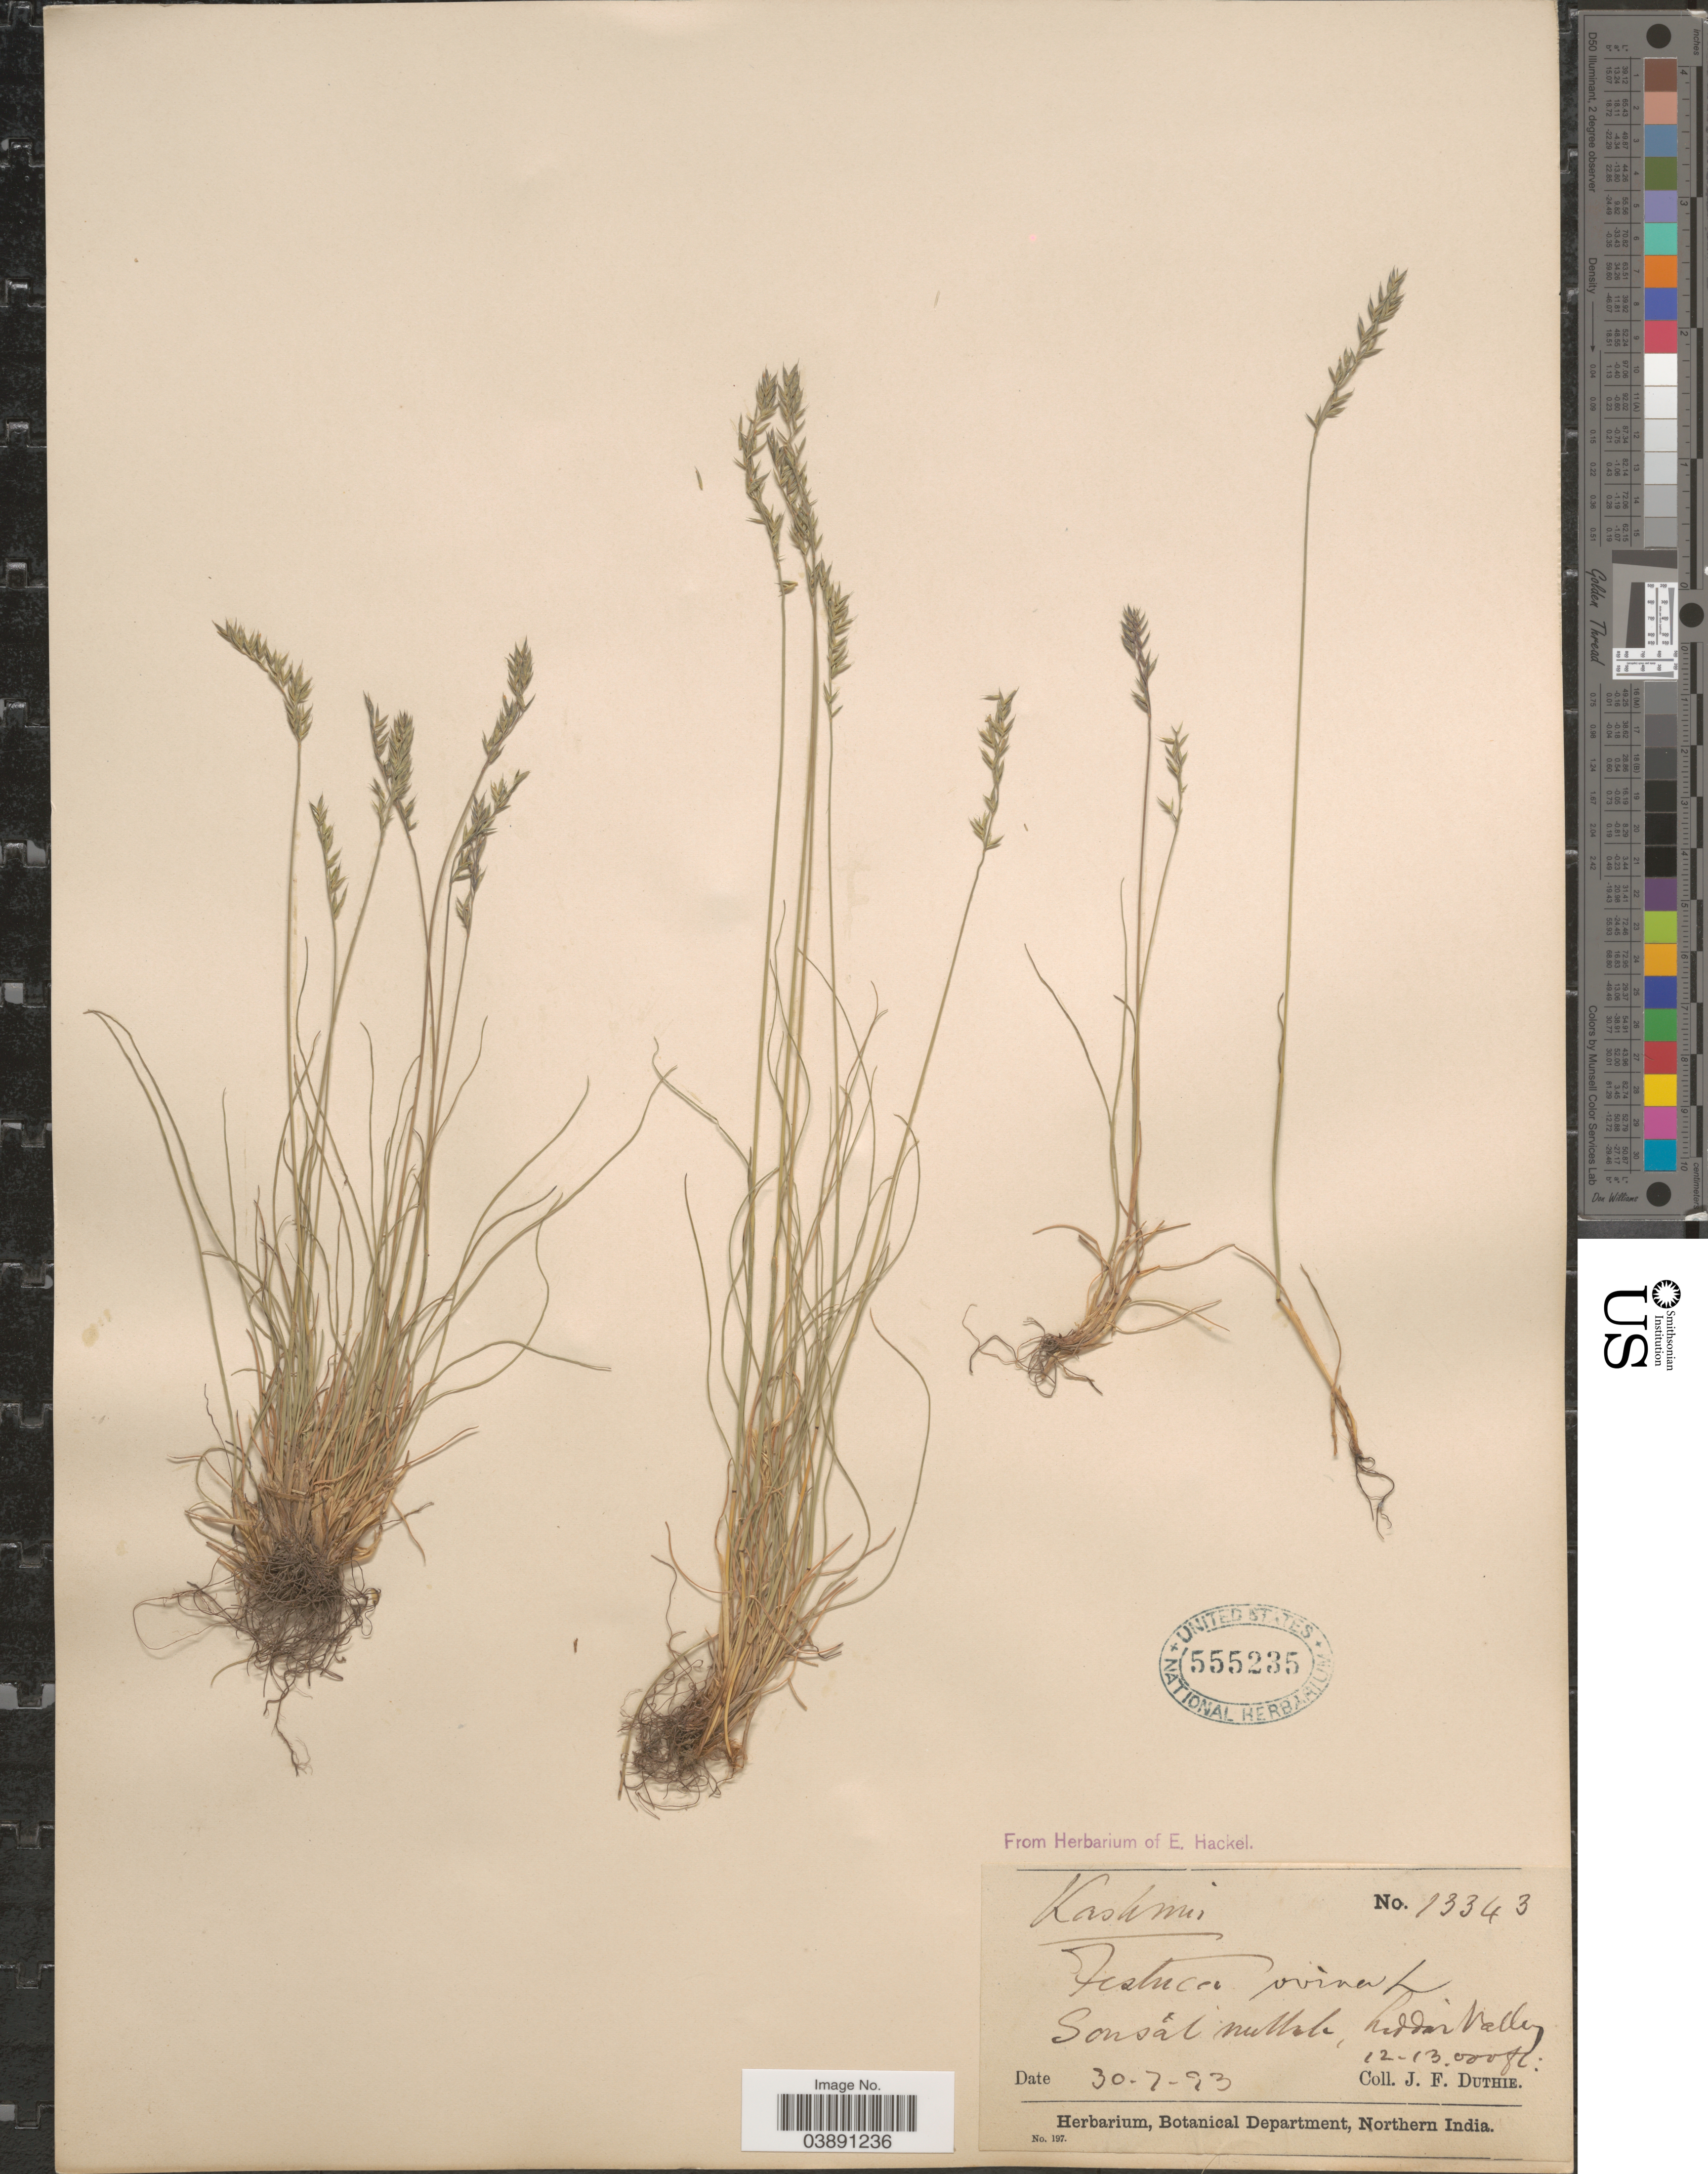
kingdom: Plantae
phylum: Tracheophyta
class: Liliopsida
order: Poales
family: Poaceae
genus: Festuca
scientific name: Festuca valesiaca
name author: Schleich. ex Gaudin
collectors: J. F. Duthie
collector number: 13343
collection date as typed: Transcribed d/m/y: 30/7/93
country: India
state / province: Jammu and Kashmir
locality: Kashmir. Sonsal Nullah, Liddar Valley.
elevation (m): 3658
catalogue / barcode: US 555235